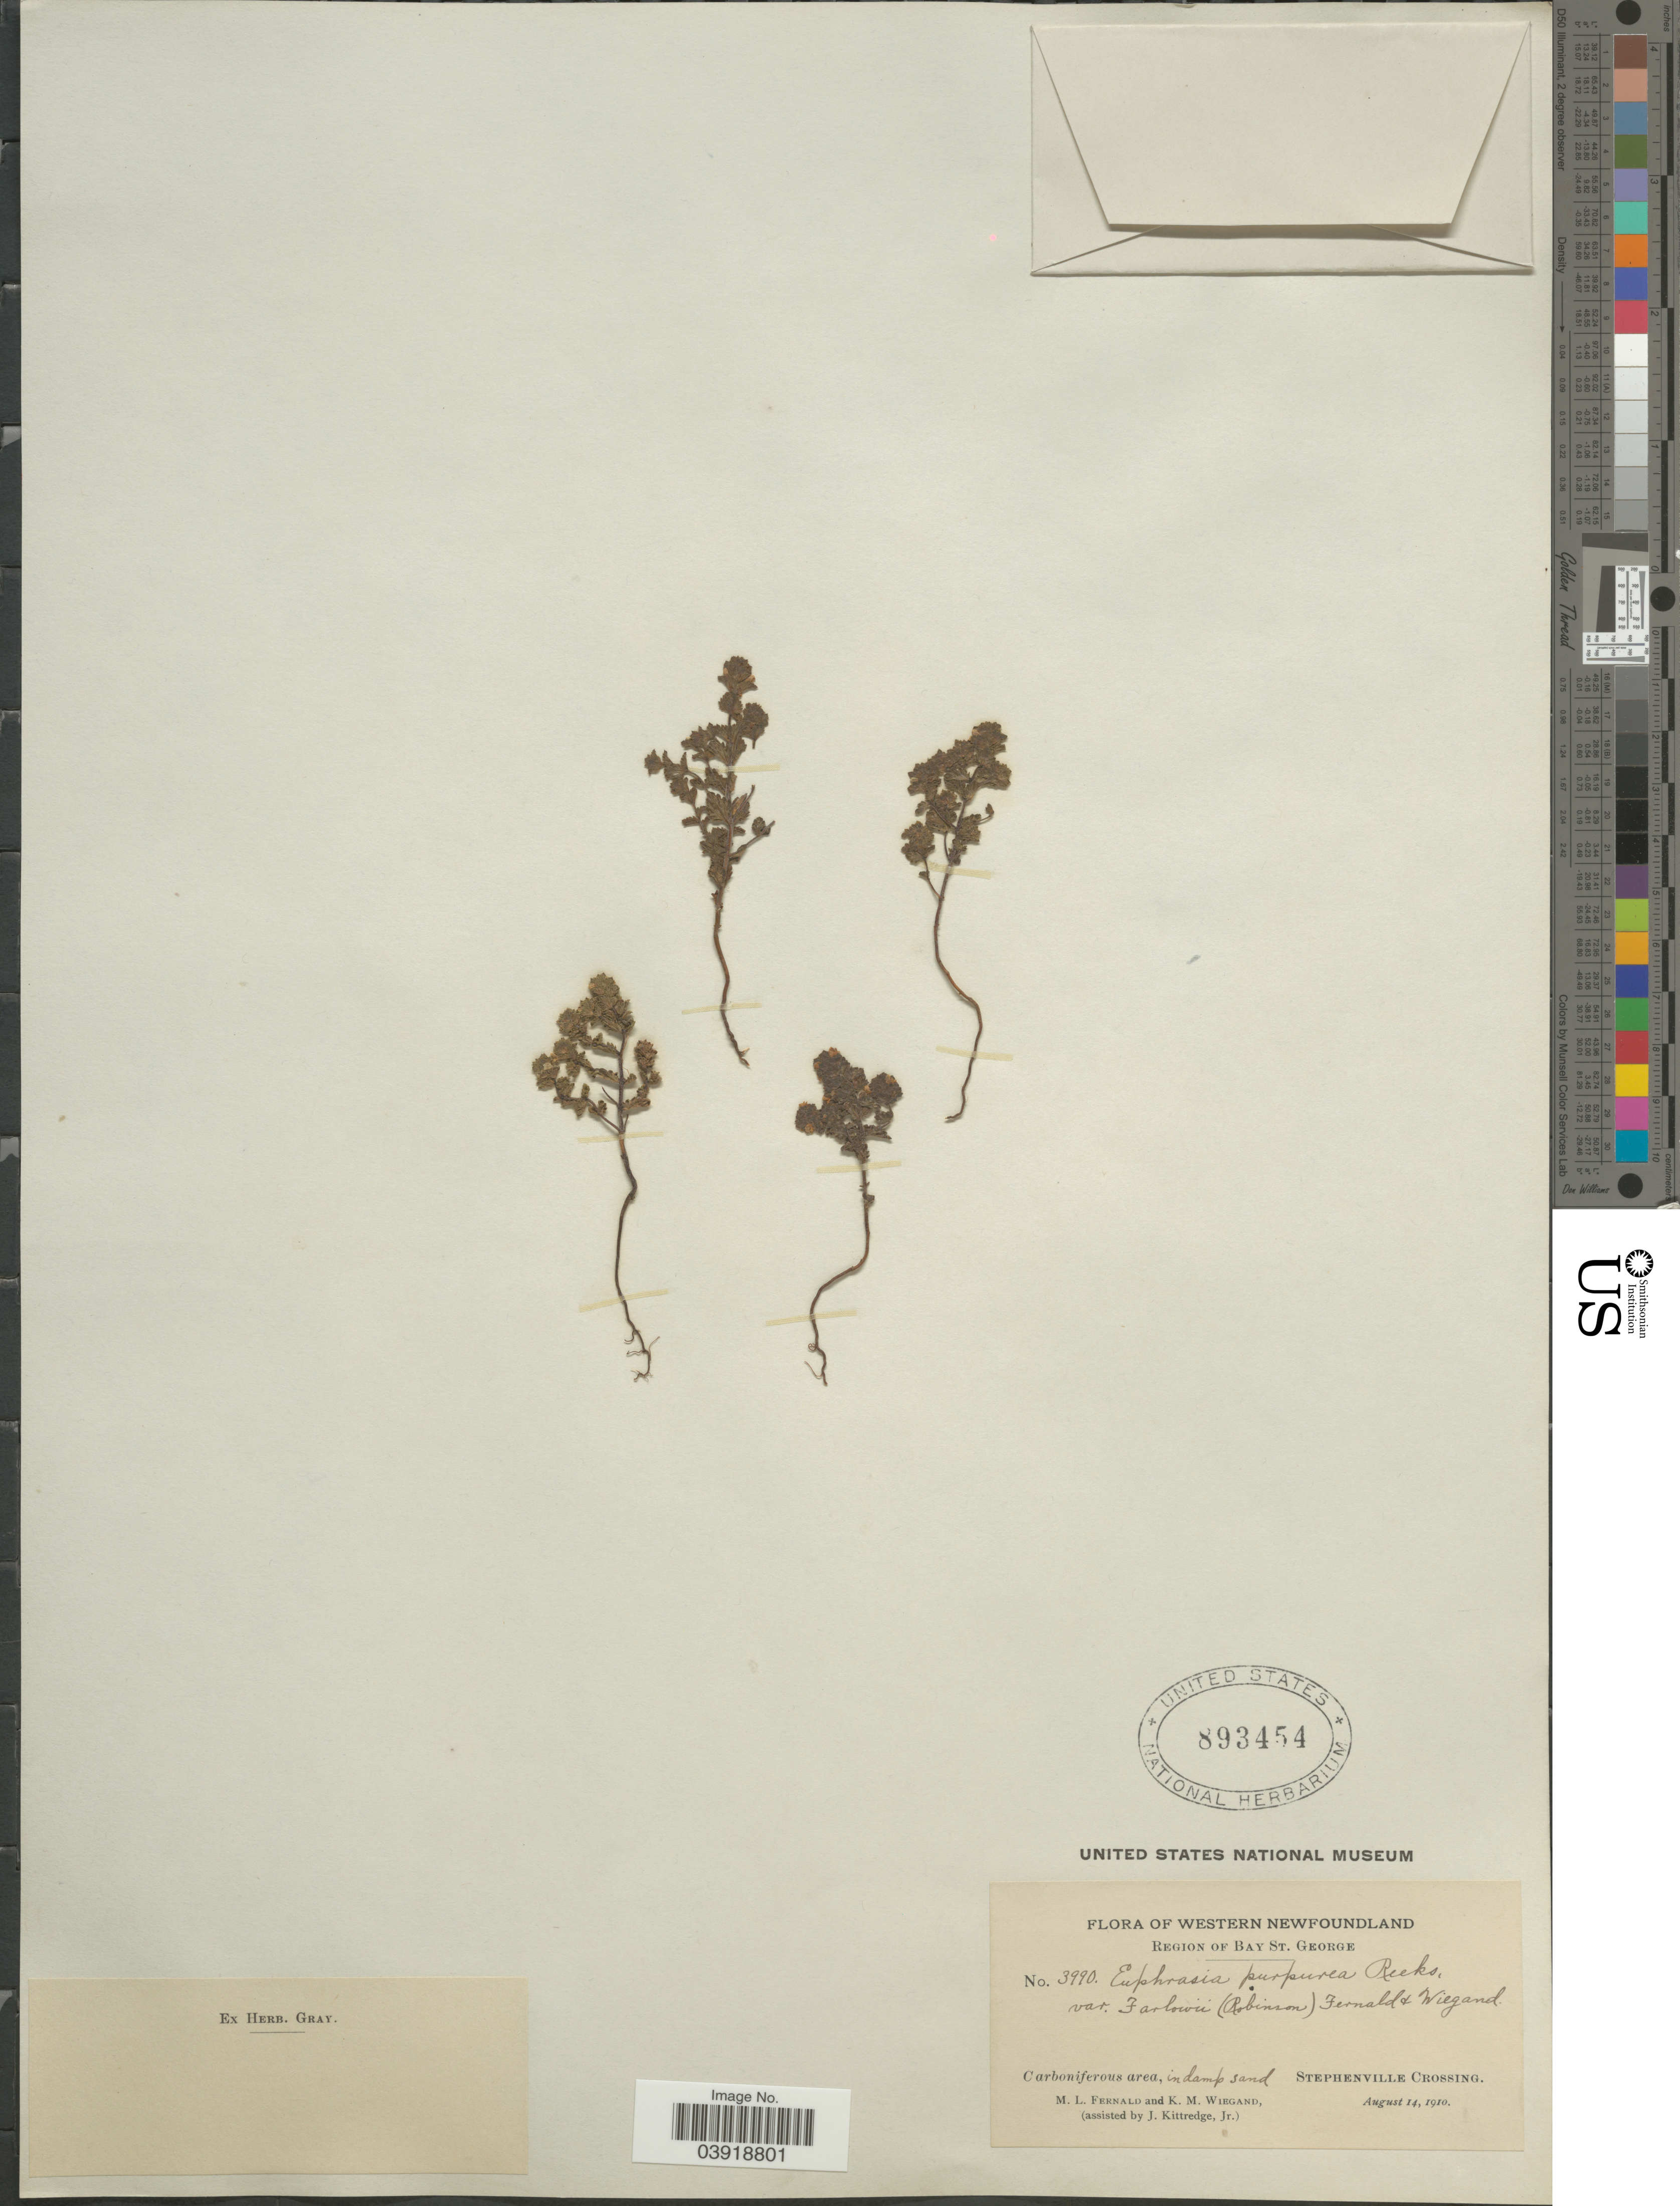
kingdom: Plantae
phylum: Tracheophyta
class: Magnoliopsida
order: Lamiales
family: Orobanchaceae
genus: Euphrasia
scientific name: Euphrasia purpurea var. farlowii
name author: (B.L. Rob.) Fernald & Wiegand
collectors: M. L. Fernald, K. M. Wiegand & J. Kittredge Jr.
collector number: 3990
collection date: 1910-08-14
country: Canada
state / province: Newfoundland and Labrador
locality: Western Newfoundland. Region of Bay St. George. Carboniferous area, in damp sand Stephenville Crossing.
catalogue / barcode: US 893454